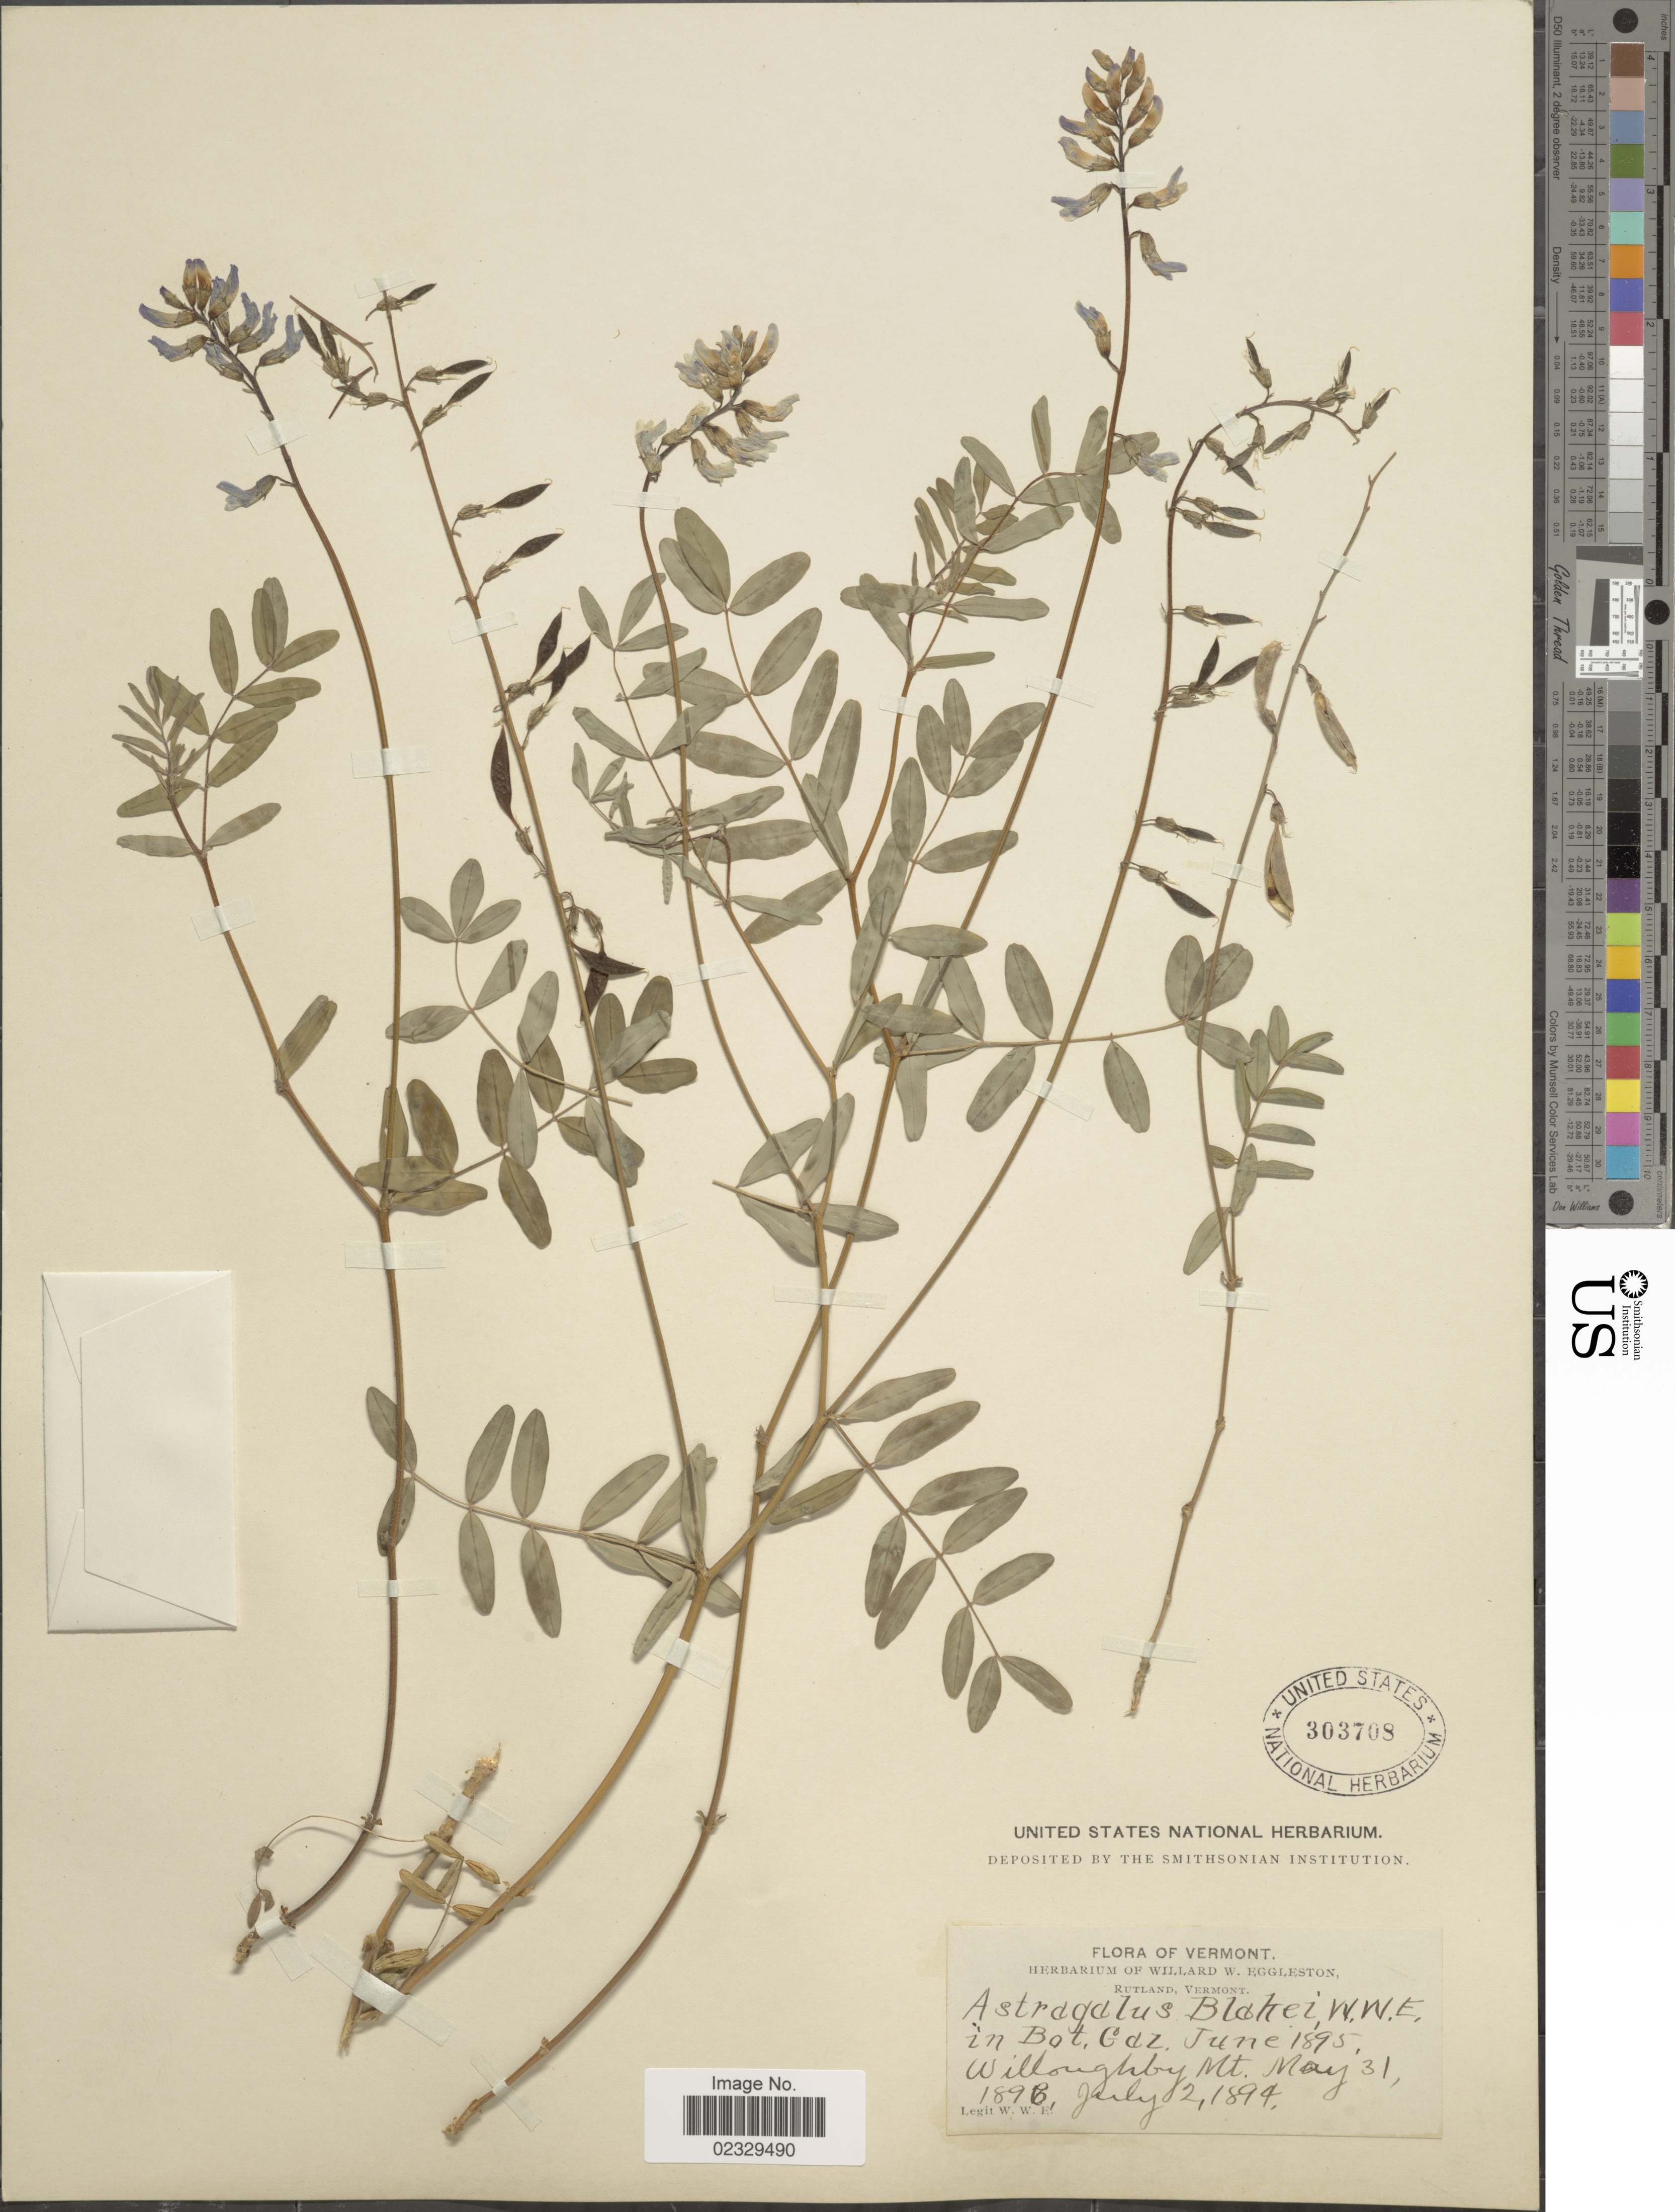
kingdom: Plantae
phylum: Tracheophyta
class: Magnoliopsida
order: Fabales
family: Fabaceae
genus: Astragalus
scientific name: Astragalus blakei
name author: Eggl.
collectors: W. W. Eggleston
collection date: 1894-07-02/1896-05-31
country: United States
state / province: Vermont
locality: Willoughby Mt.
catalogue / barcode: US 303708